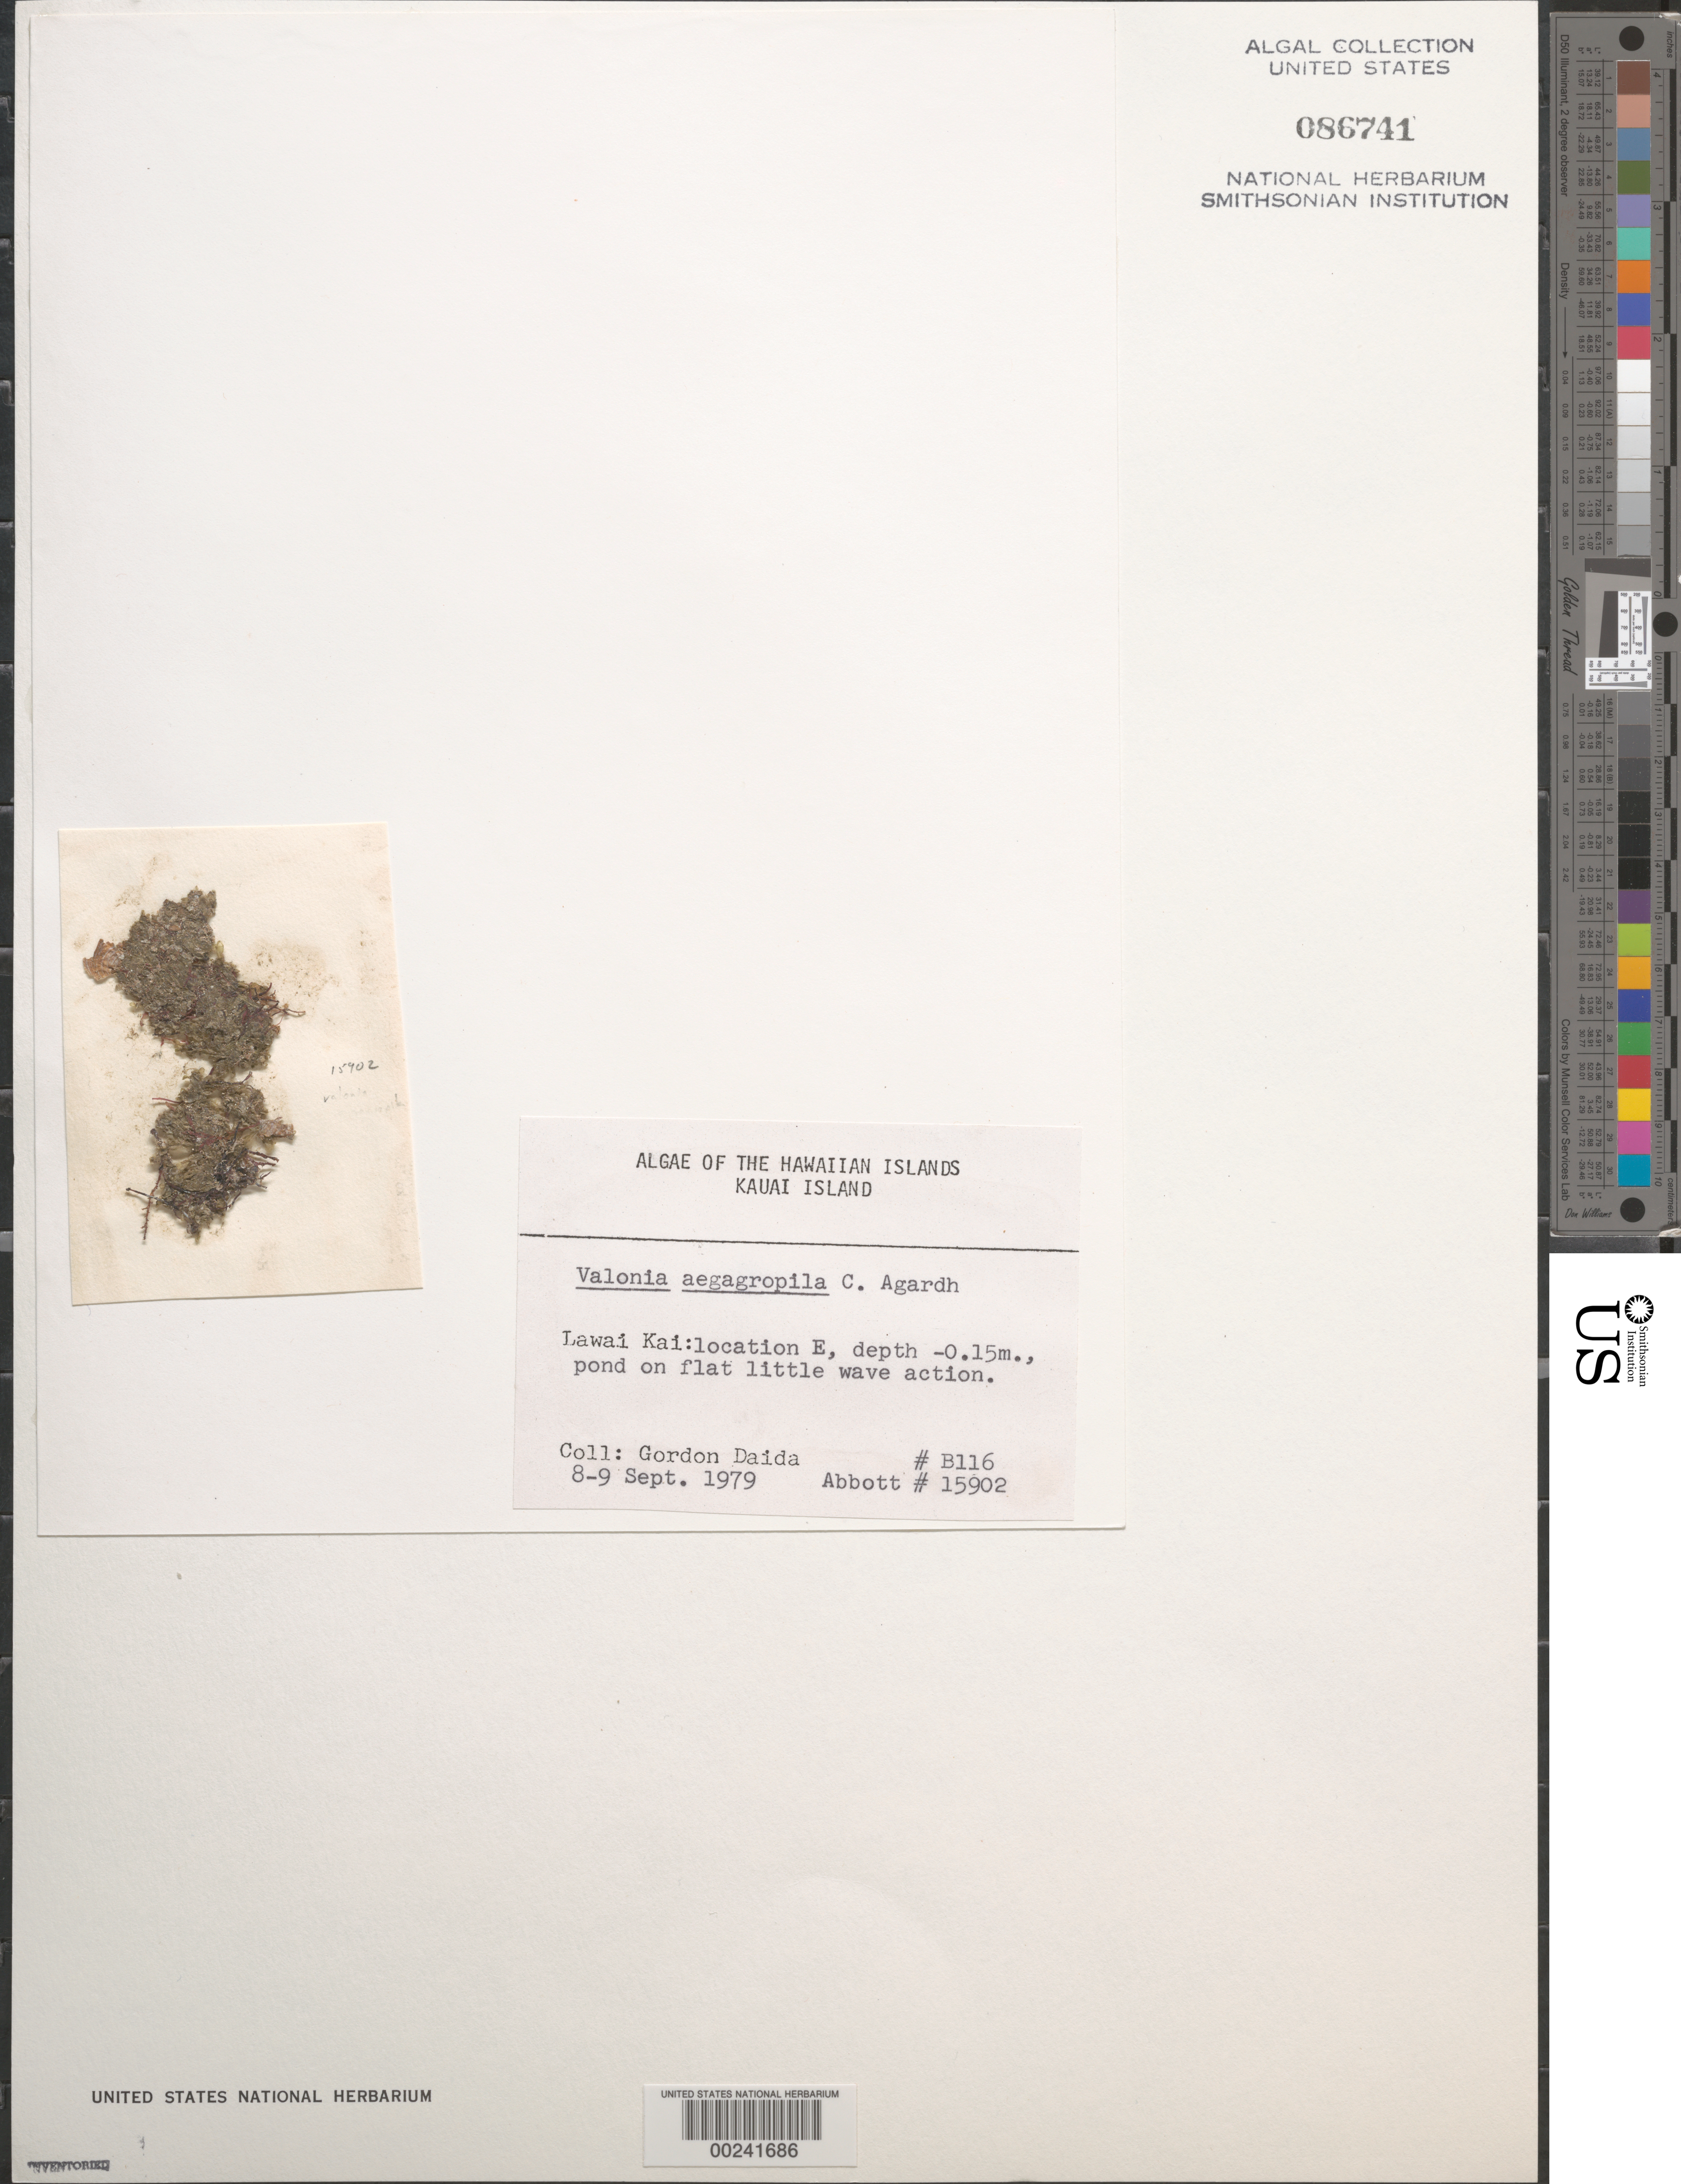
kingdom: Plantae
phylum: Chlorophyta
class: Ulvophyceae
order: Siphonocladales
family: Valoniaceae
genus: Valonia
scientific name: Valonia aegagropila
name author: C. Agardh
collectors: G. Daida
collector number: B116 & IAA 15902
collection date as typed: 08 Sep 1979 to 09 Sep 1979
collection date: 1979-09-08/1979-09-09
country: United States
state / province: Hawaii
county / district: Kaui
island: Kaua'i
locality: Lawai Kai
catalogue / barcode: US 86741